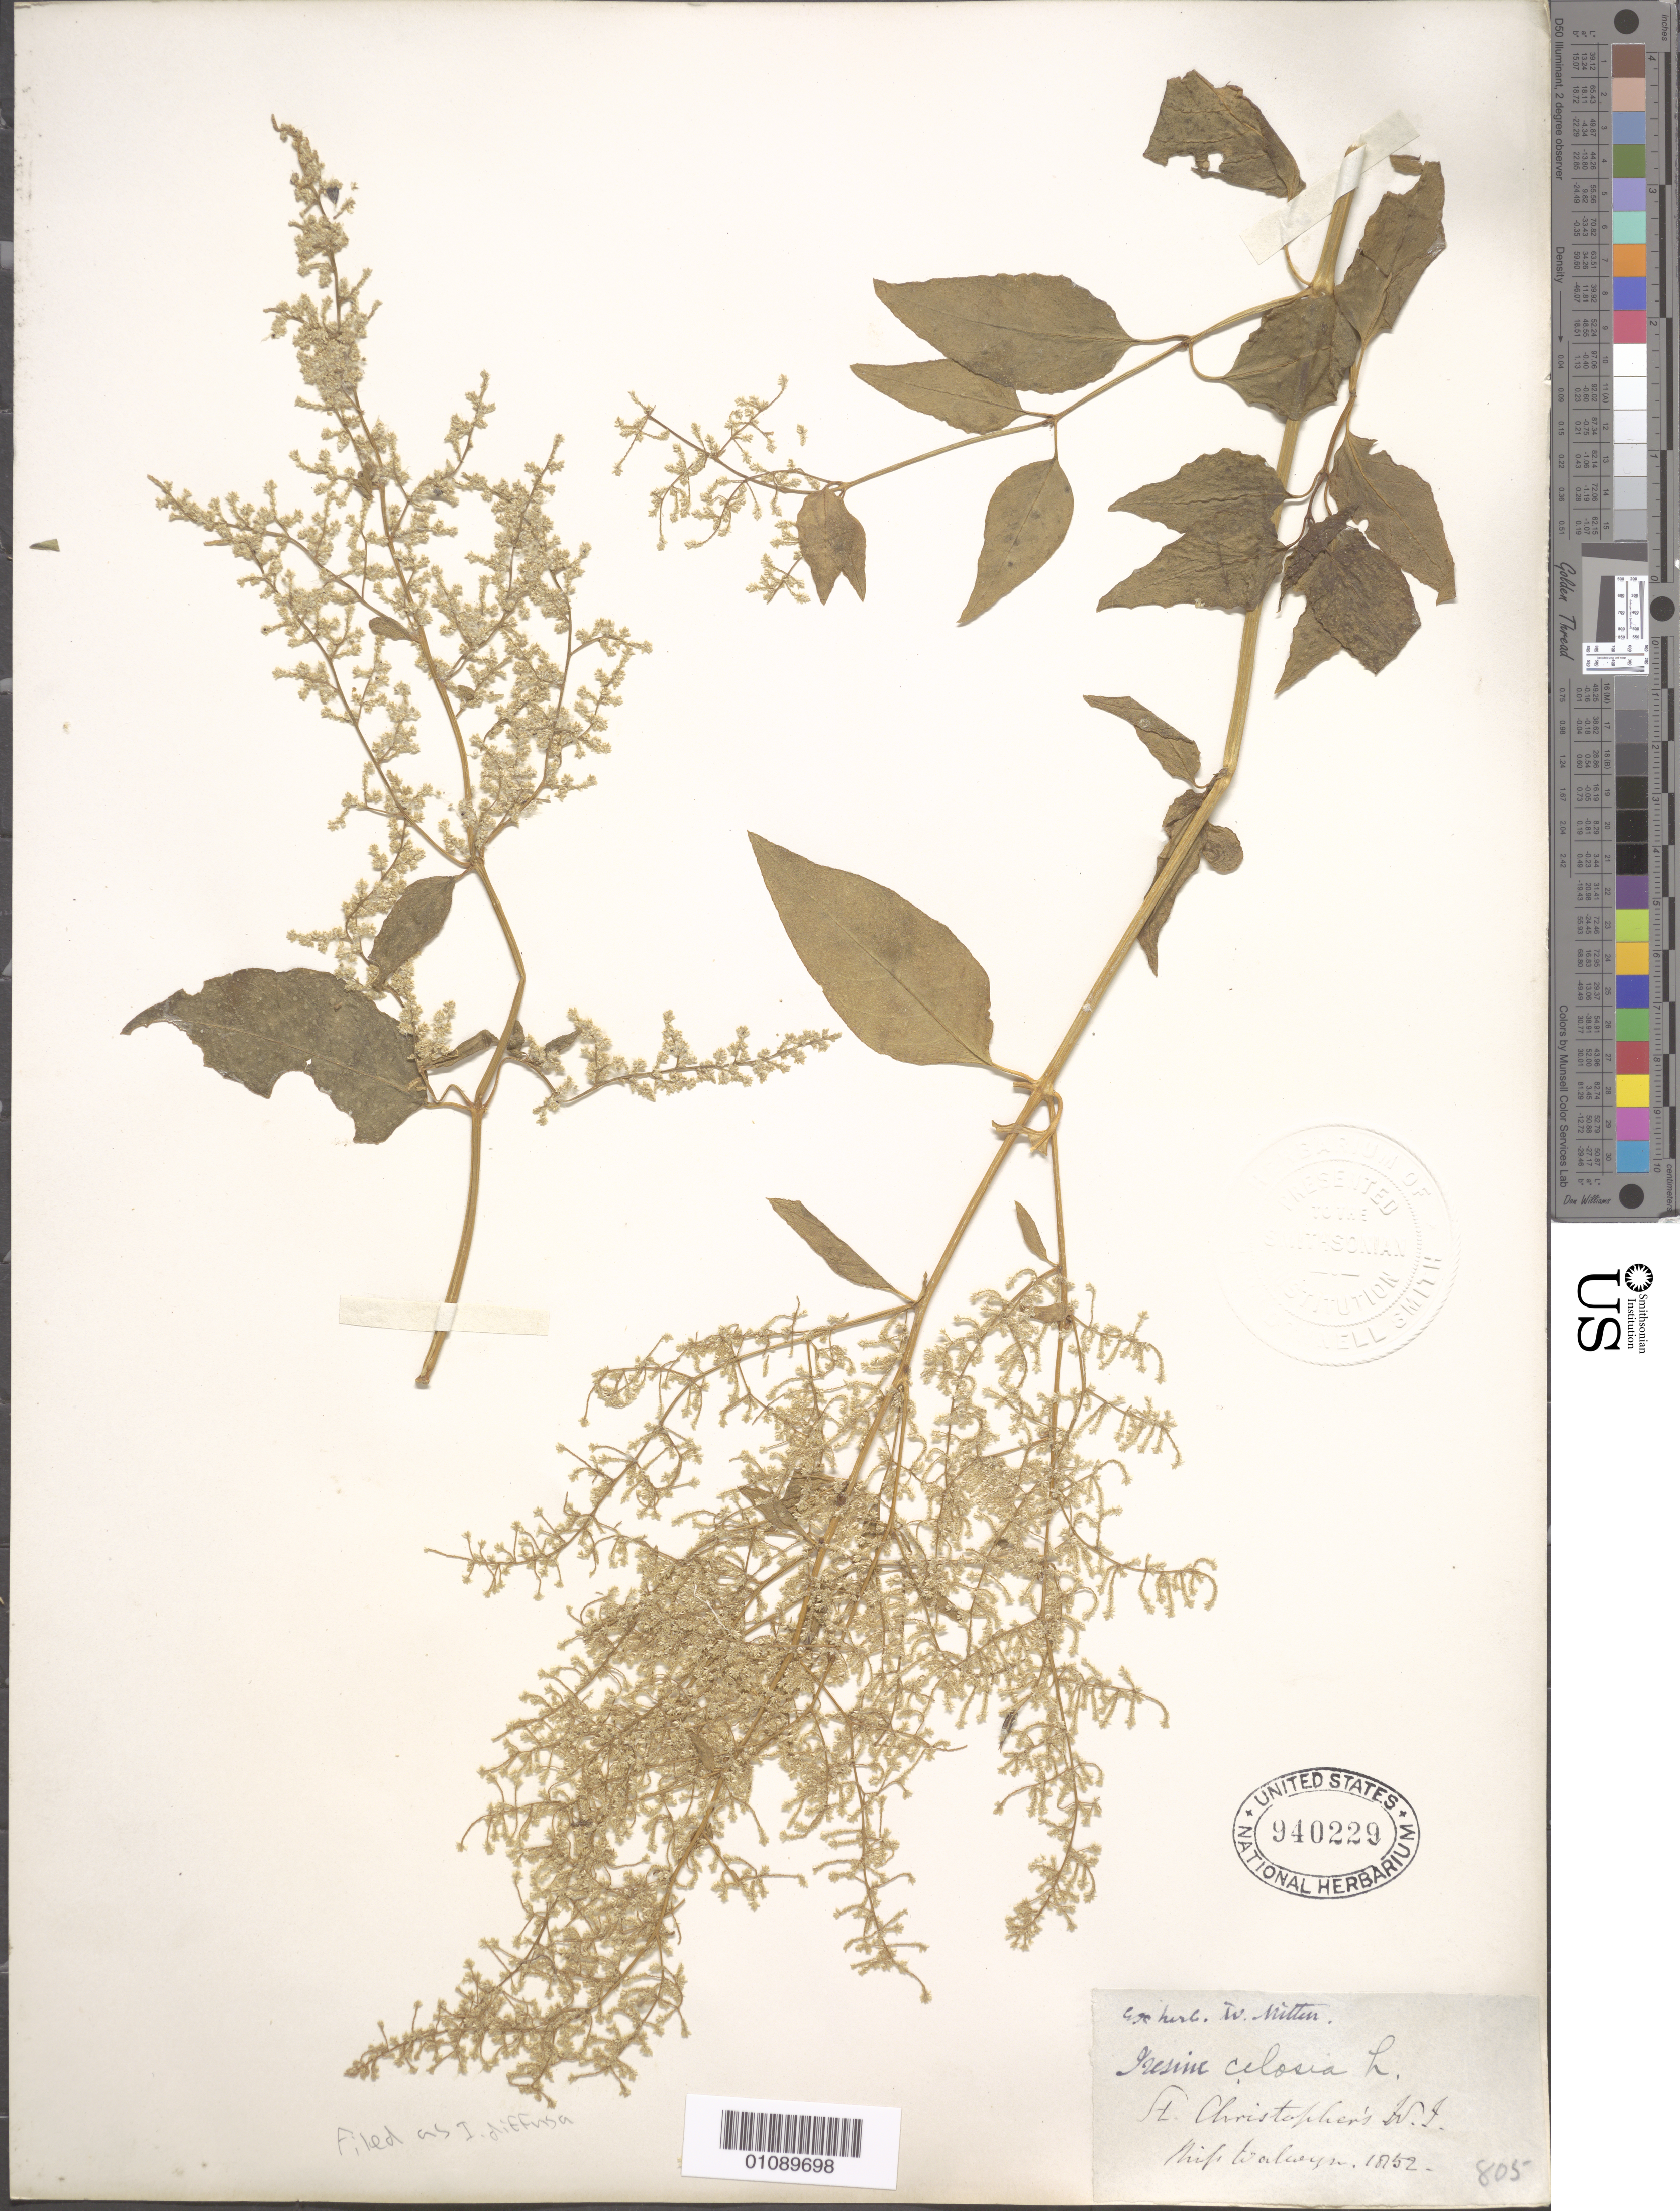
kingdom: Plantae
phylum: Tracheophyta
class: Magnoliopsida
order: Caryophyllales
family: Amaranthaceae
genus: Iresine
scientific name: Iresine diffusa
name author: Humb. & Bonpl. ex Willd.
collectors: W. Mitten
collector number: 805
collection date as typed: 1852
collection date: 1852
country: St. Christopher-Nevis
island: St. Christopher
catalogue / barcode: US 940229